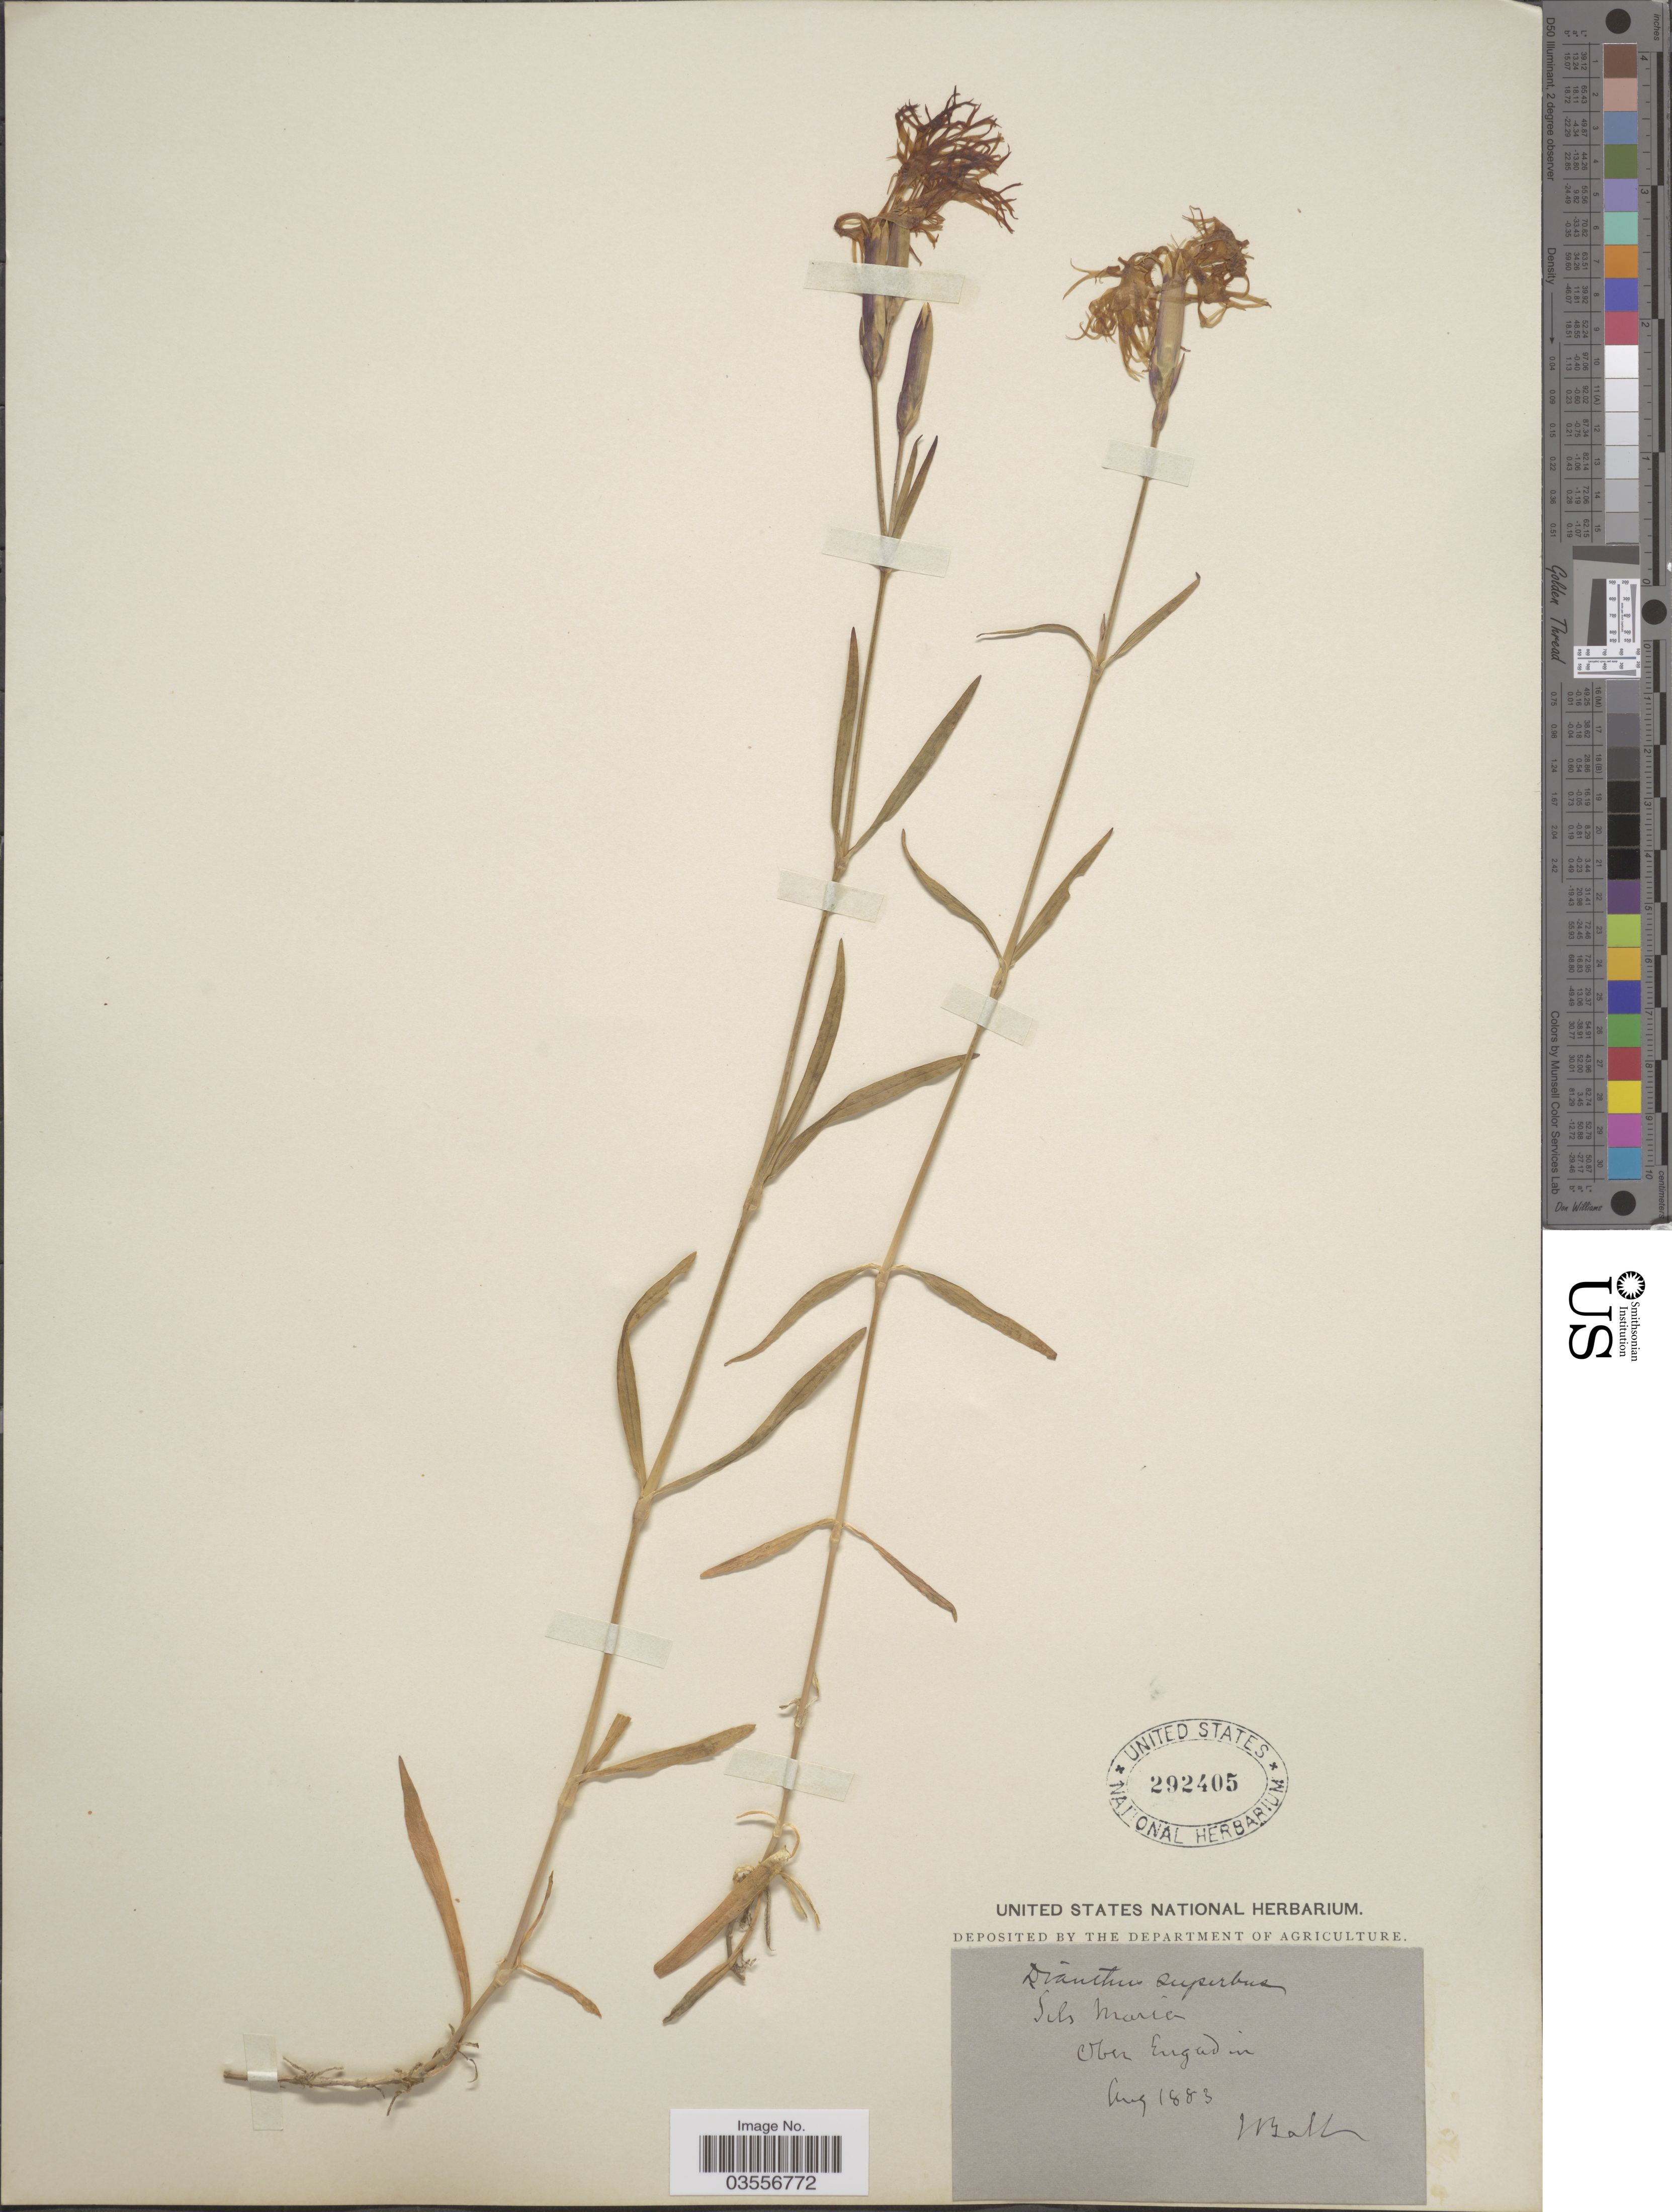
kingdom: Plantae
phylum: Tracheophyta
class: Magnoliopsida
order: Caryophyllales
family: Caryophyllaceae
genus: Dianthus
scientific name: Dianthus superbus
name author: L.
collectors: J. Ball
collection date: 1883-08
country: Switzerland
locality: Sils Maria. Ober Engadin.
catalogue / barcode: US 292405